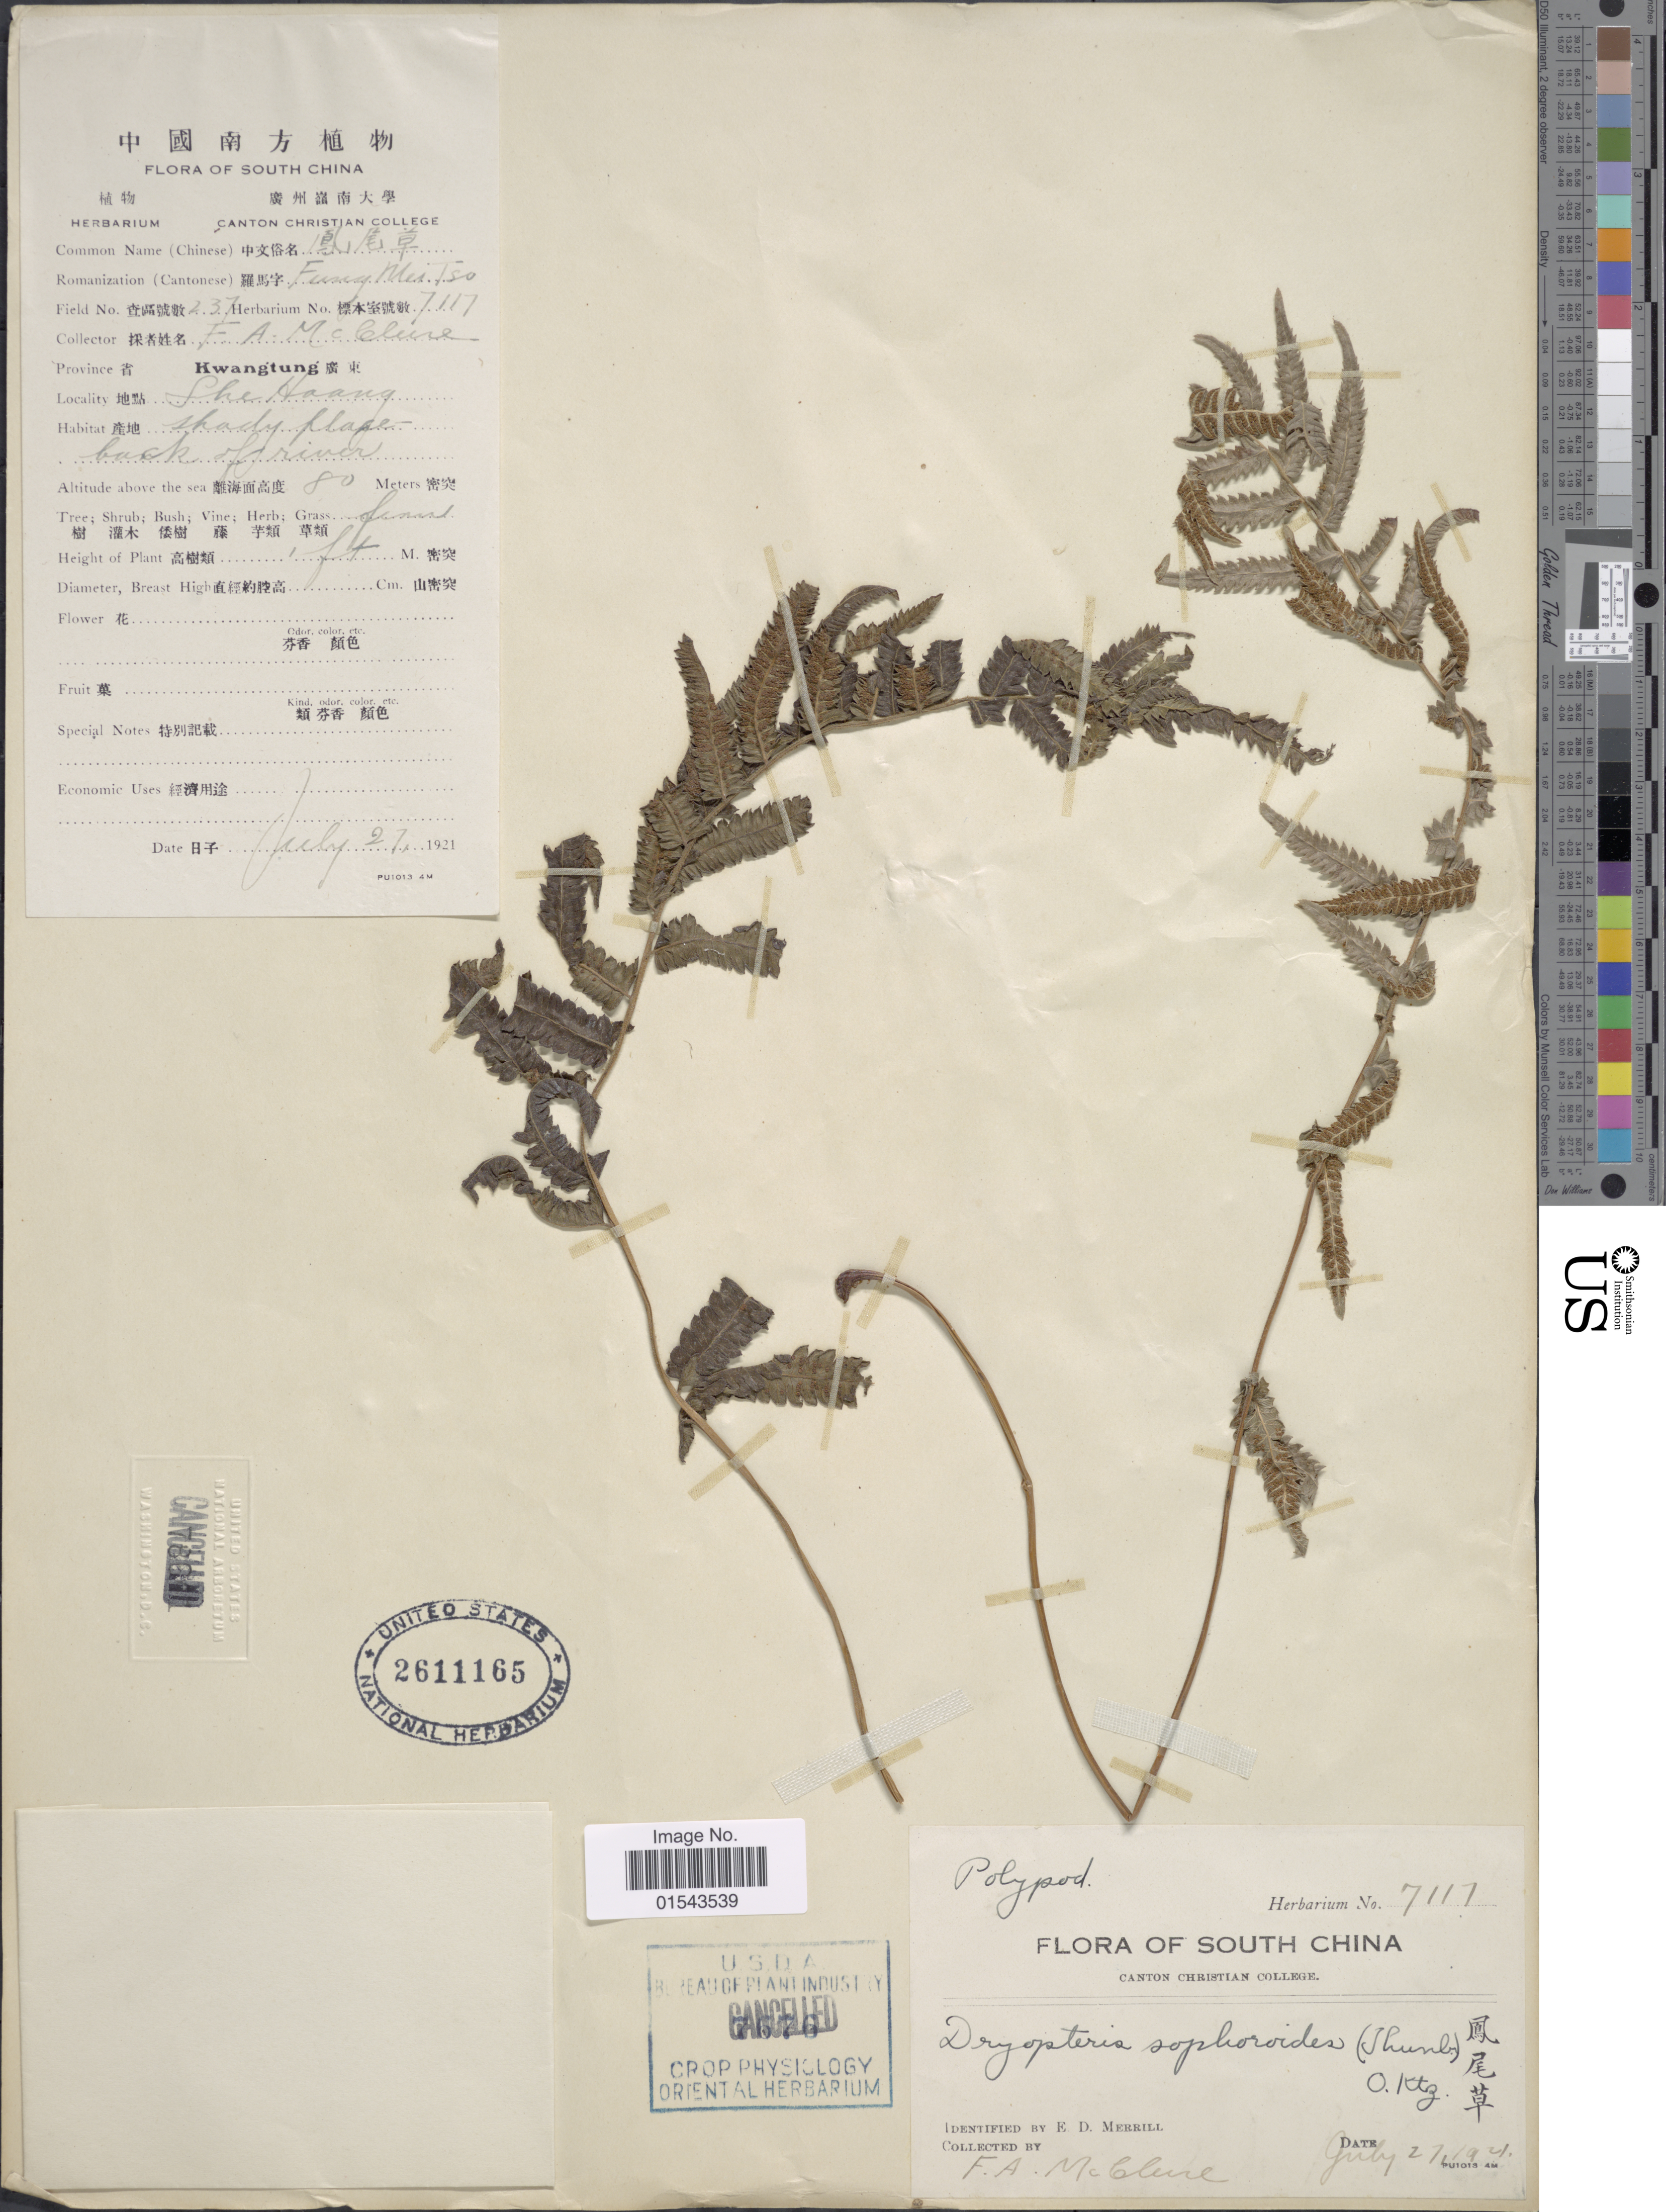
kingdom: Plantae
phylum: Tracheophyta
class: Polypodiopsida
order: Polypodiales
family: Thelypteridaceae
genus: Christella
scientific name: Christella acuminata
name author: (Houtt.) H. Lév.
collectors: F. A. McClure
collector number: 237/7117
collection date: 1921-07-27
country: China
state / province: Guangdong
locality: Kwangtung. She Haang. Shady flagebuck of river [interpreted]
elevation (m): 80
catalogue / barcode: US 2611165